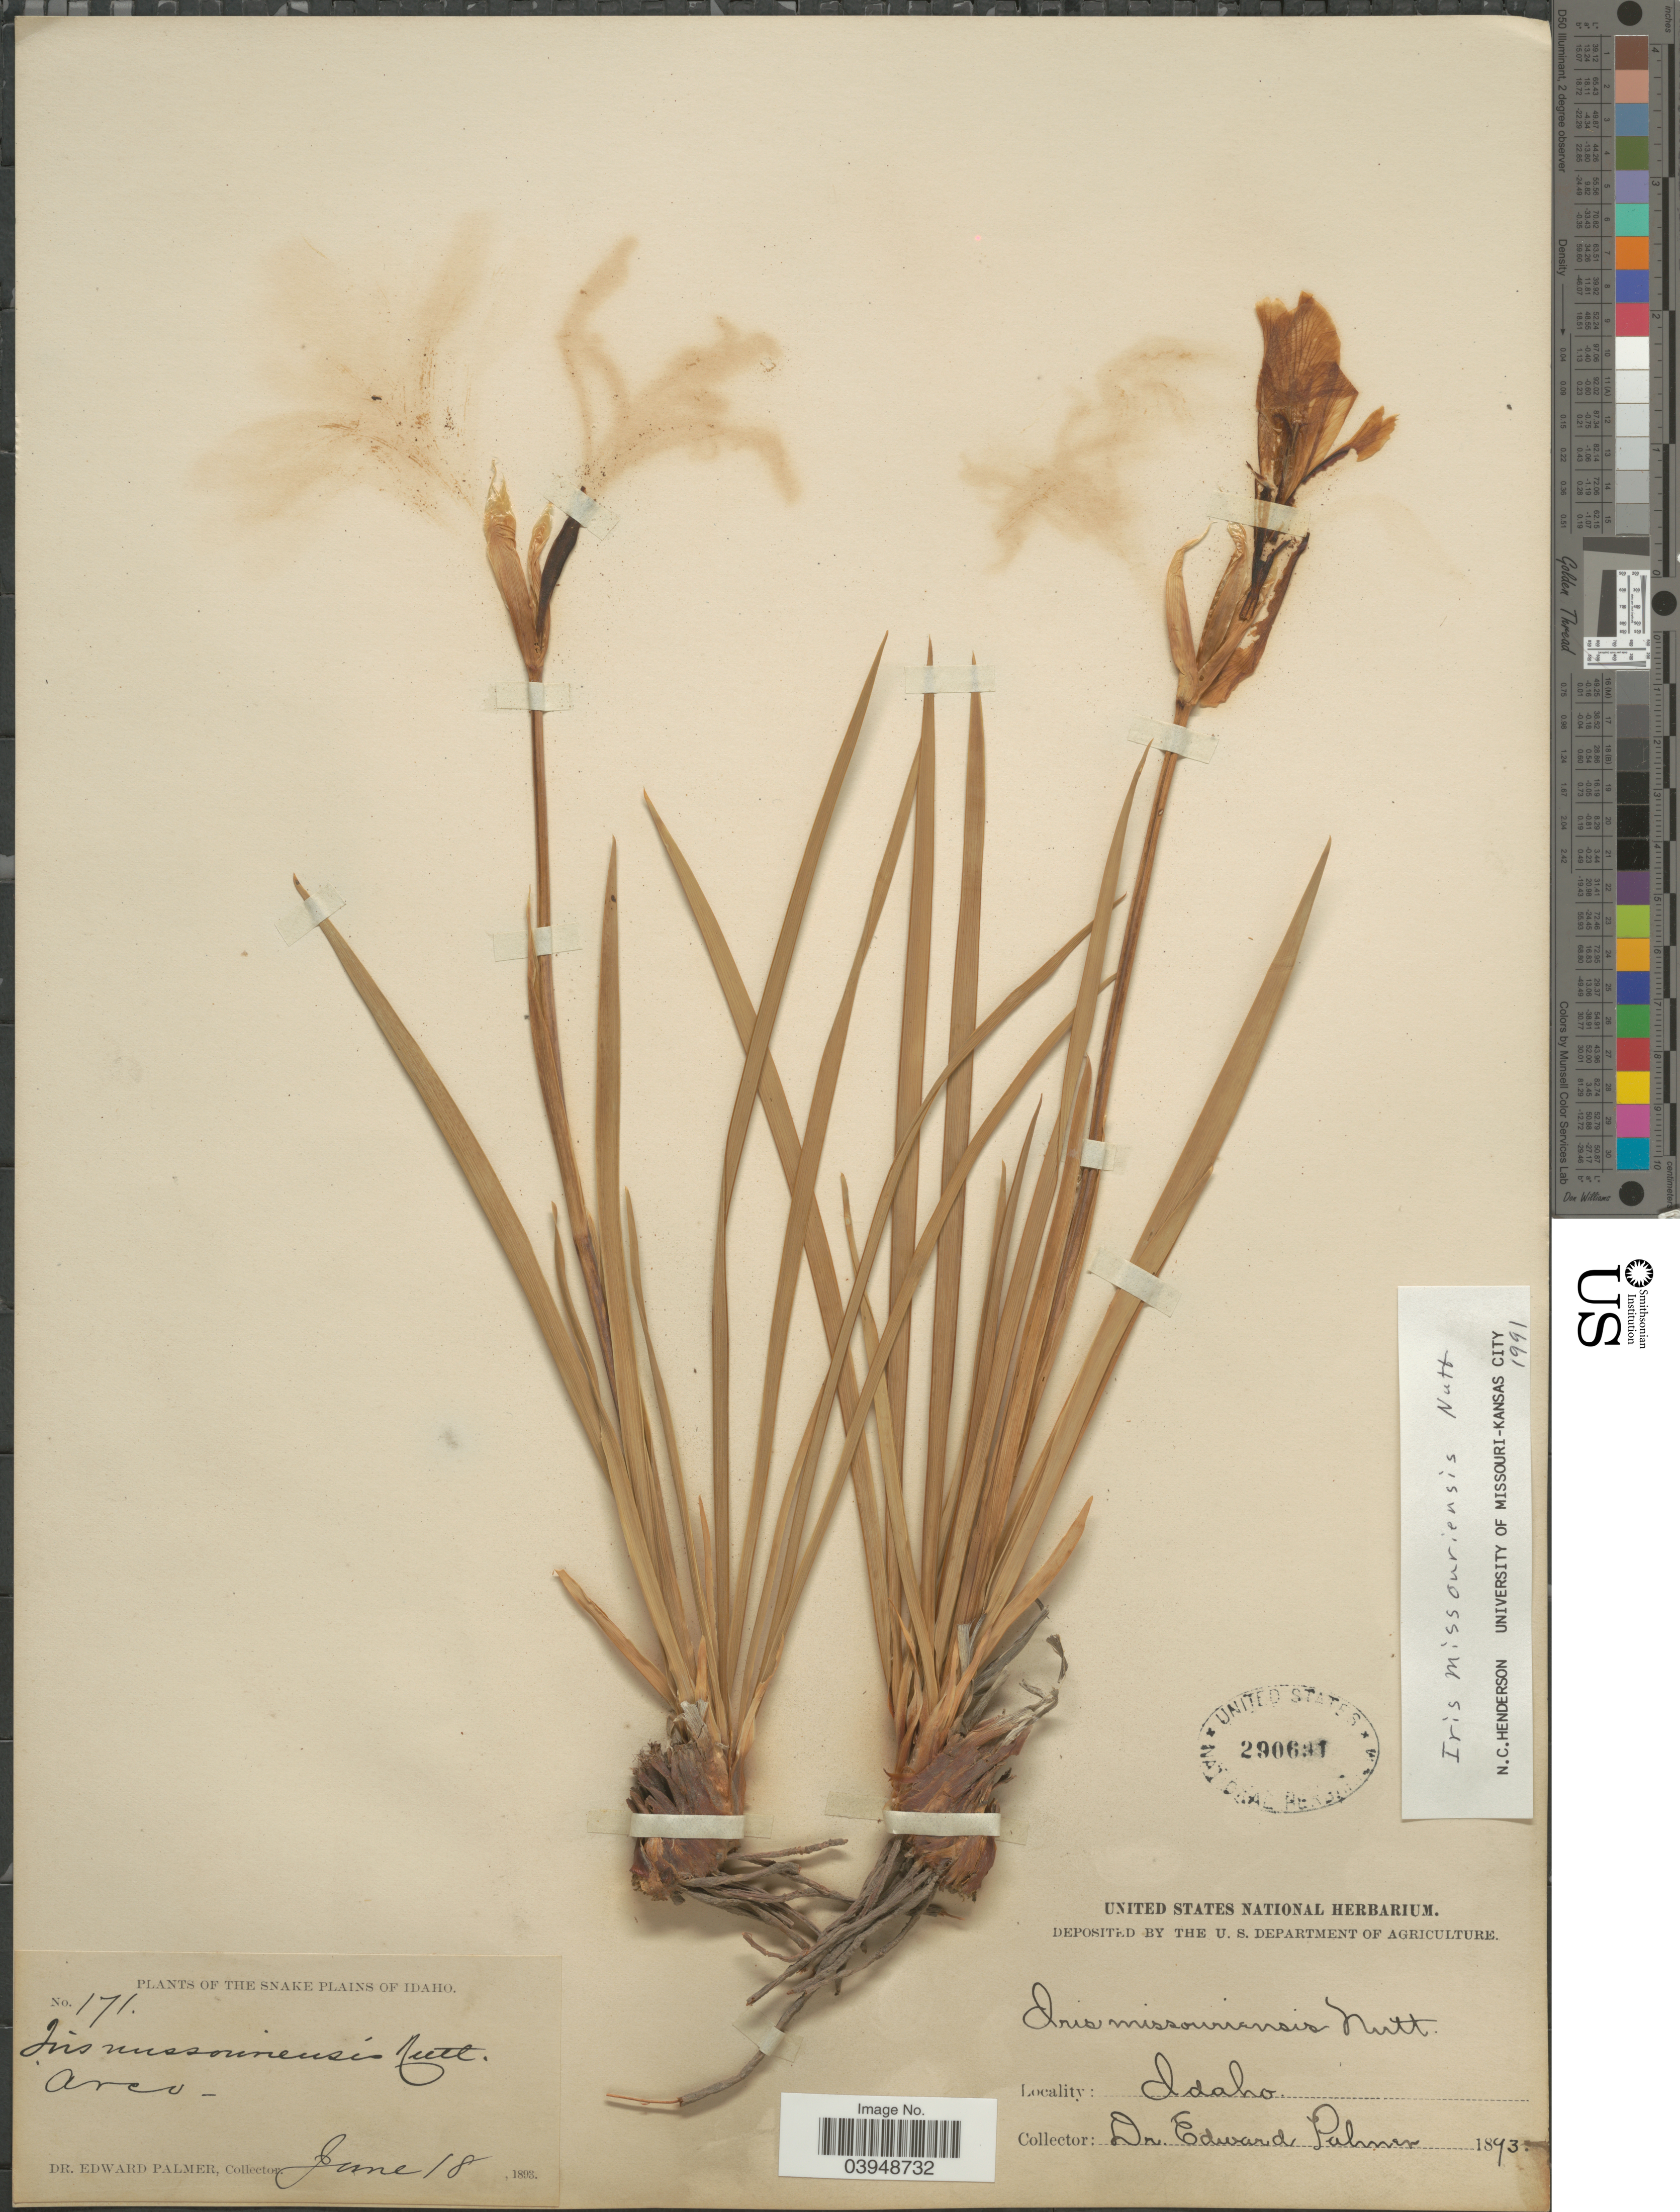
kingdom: Plantae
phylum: Tracheophyta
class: Liliopsida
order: Asparagales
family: Iridaceae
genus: Iris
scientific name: Iris missouriensis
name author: Nutt.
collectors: E. Palmer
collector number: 171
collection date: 1893-06-18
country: United States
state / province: Idaho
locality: The Snake Plains of Idaho.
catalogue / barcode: US 290631